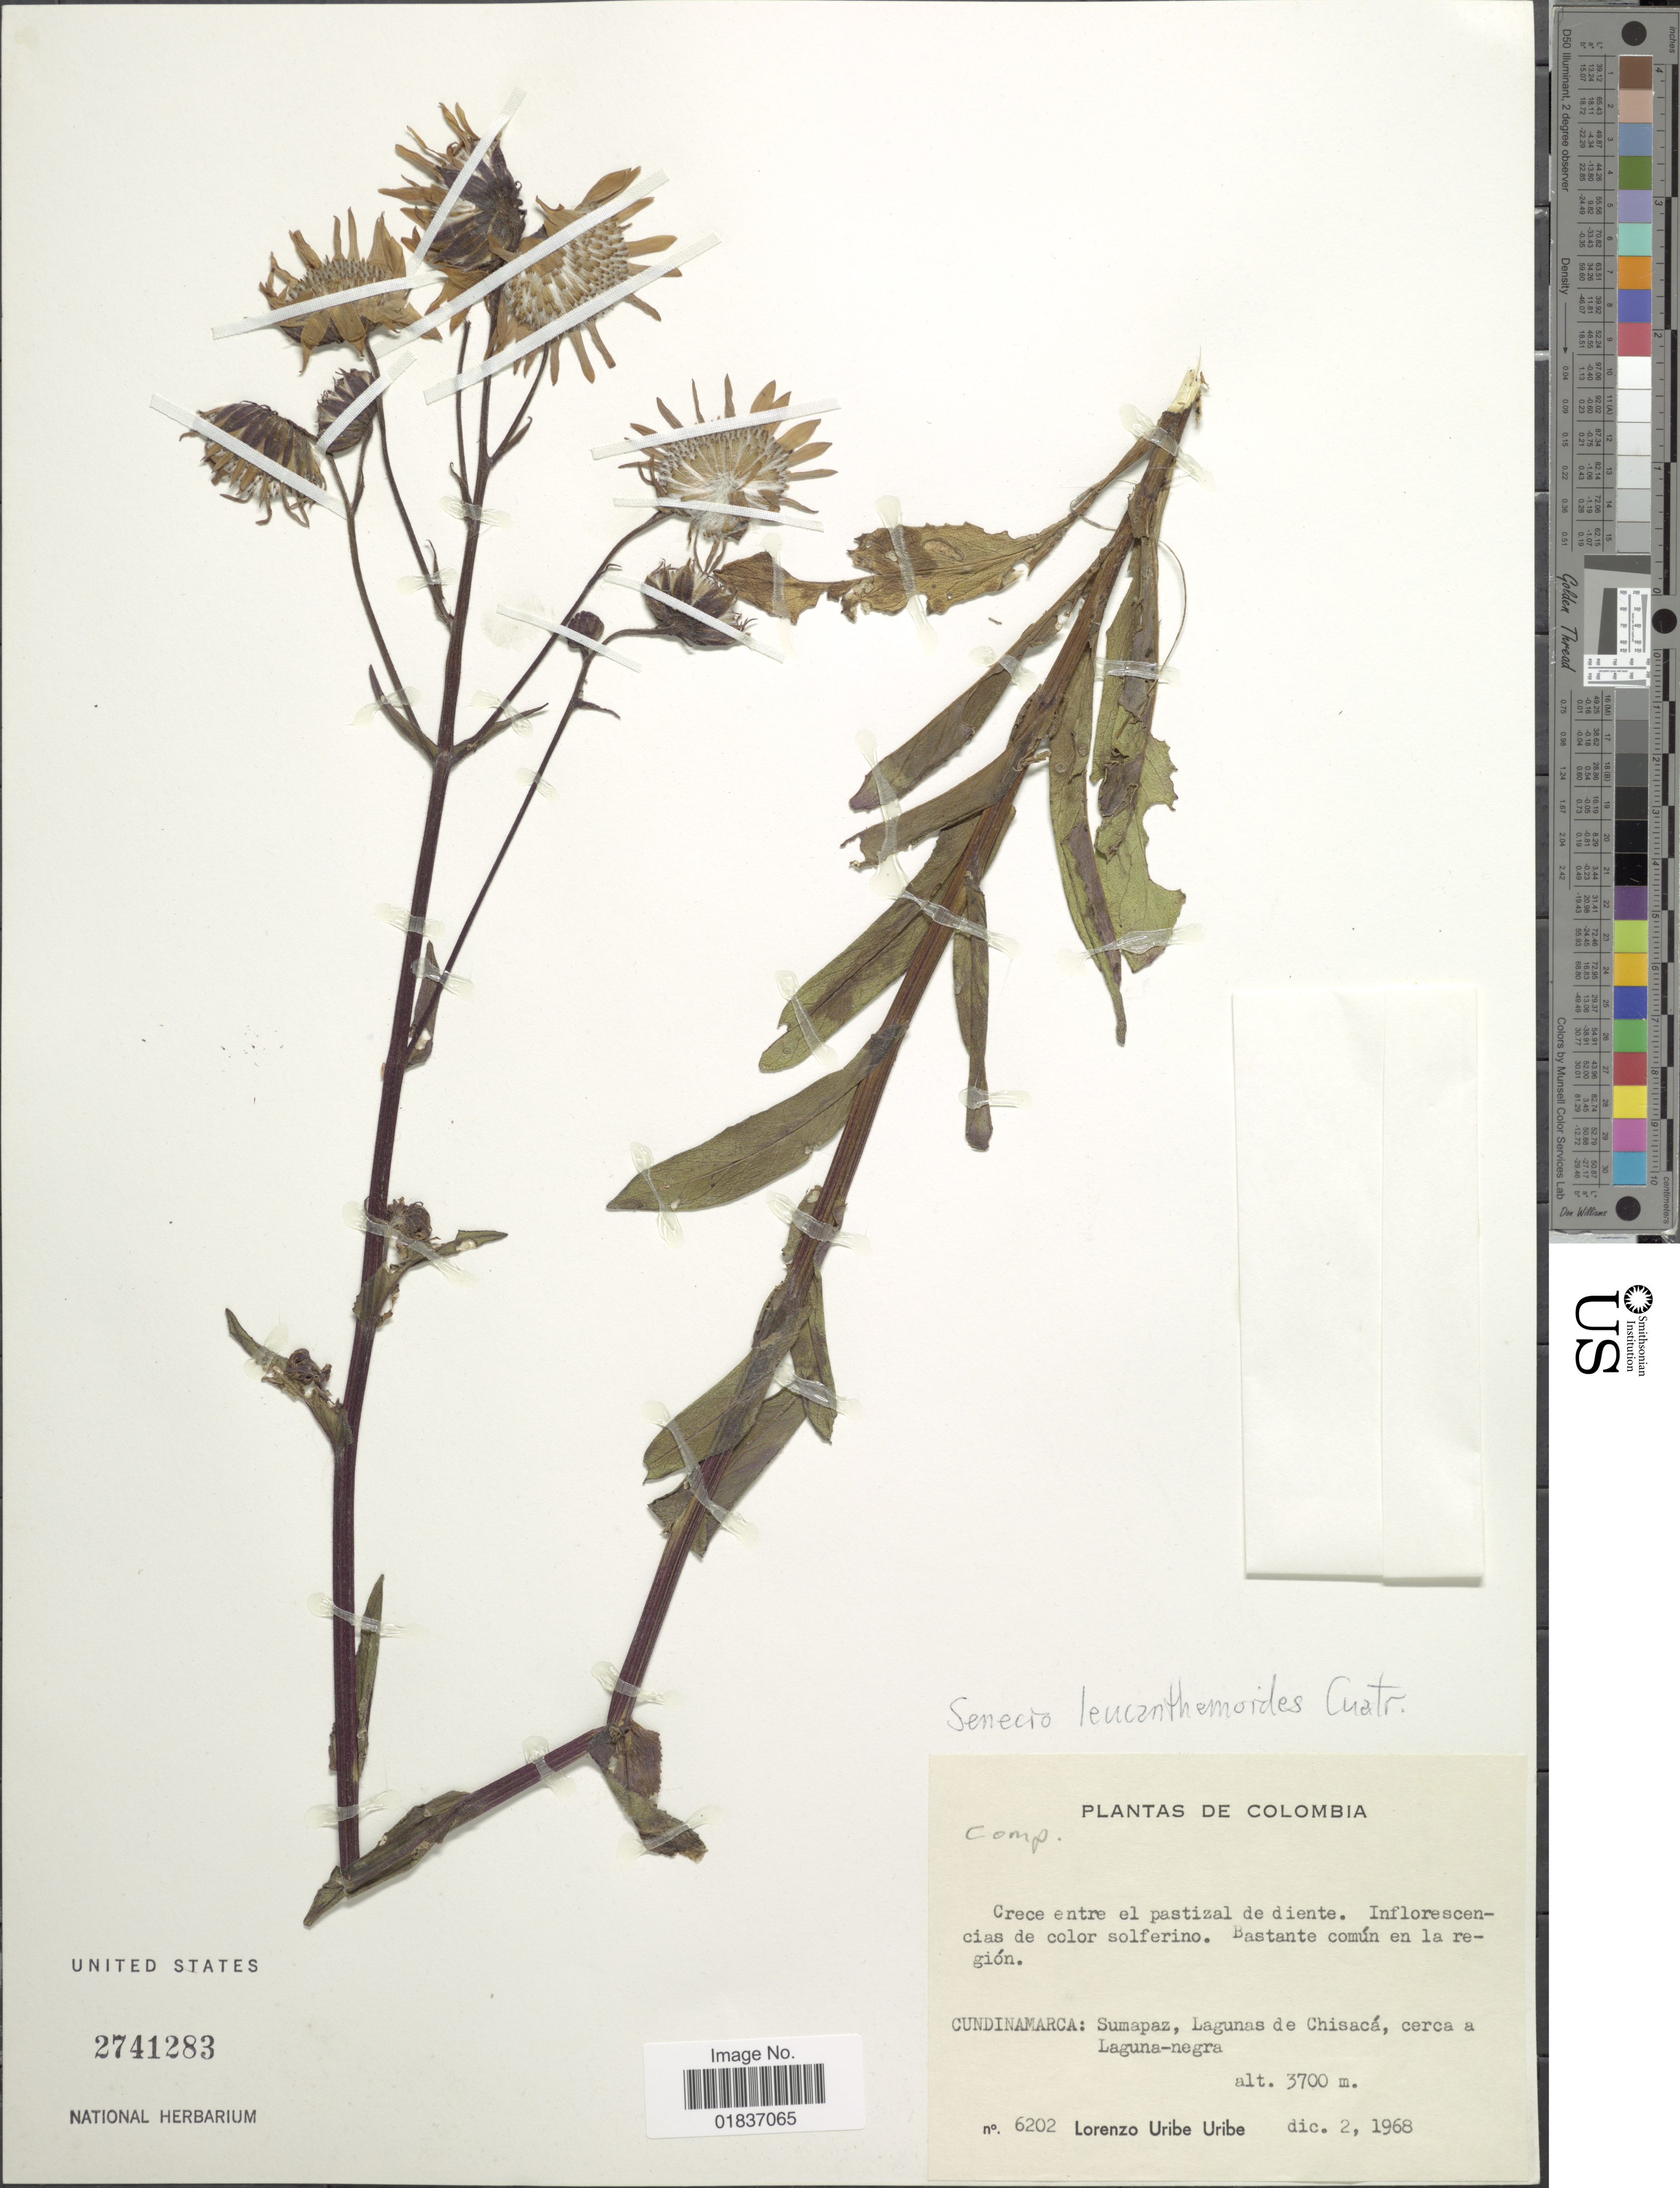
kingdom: Plantae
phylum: Tracheophyta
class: Magnoliopsida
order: Asterales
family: Asteraceae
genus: Senecio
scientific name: Senecio leucanthemioides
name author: Cuatrec.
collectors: L. Uribe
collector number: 6202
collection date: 1968-12-02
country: Colombia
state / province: Cundinamarca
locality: Cundinamarca: Sumapaz, Lagunas de Chisaca, cerca a Laguna-negra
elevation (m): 3700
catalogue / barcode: US 2741283